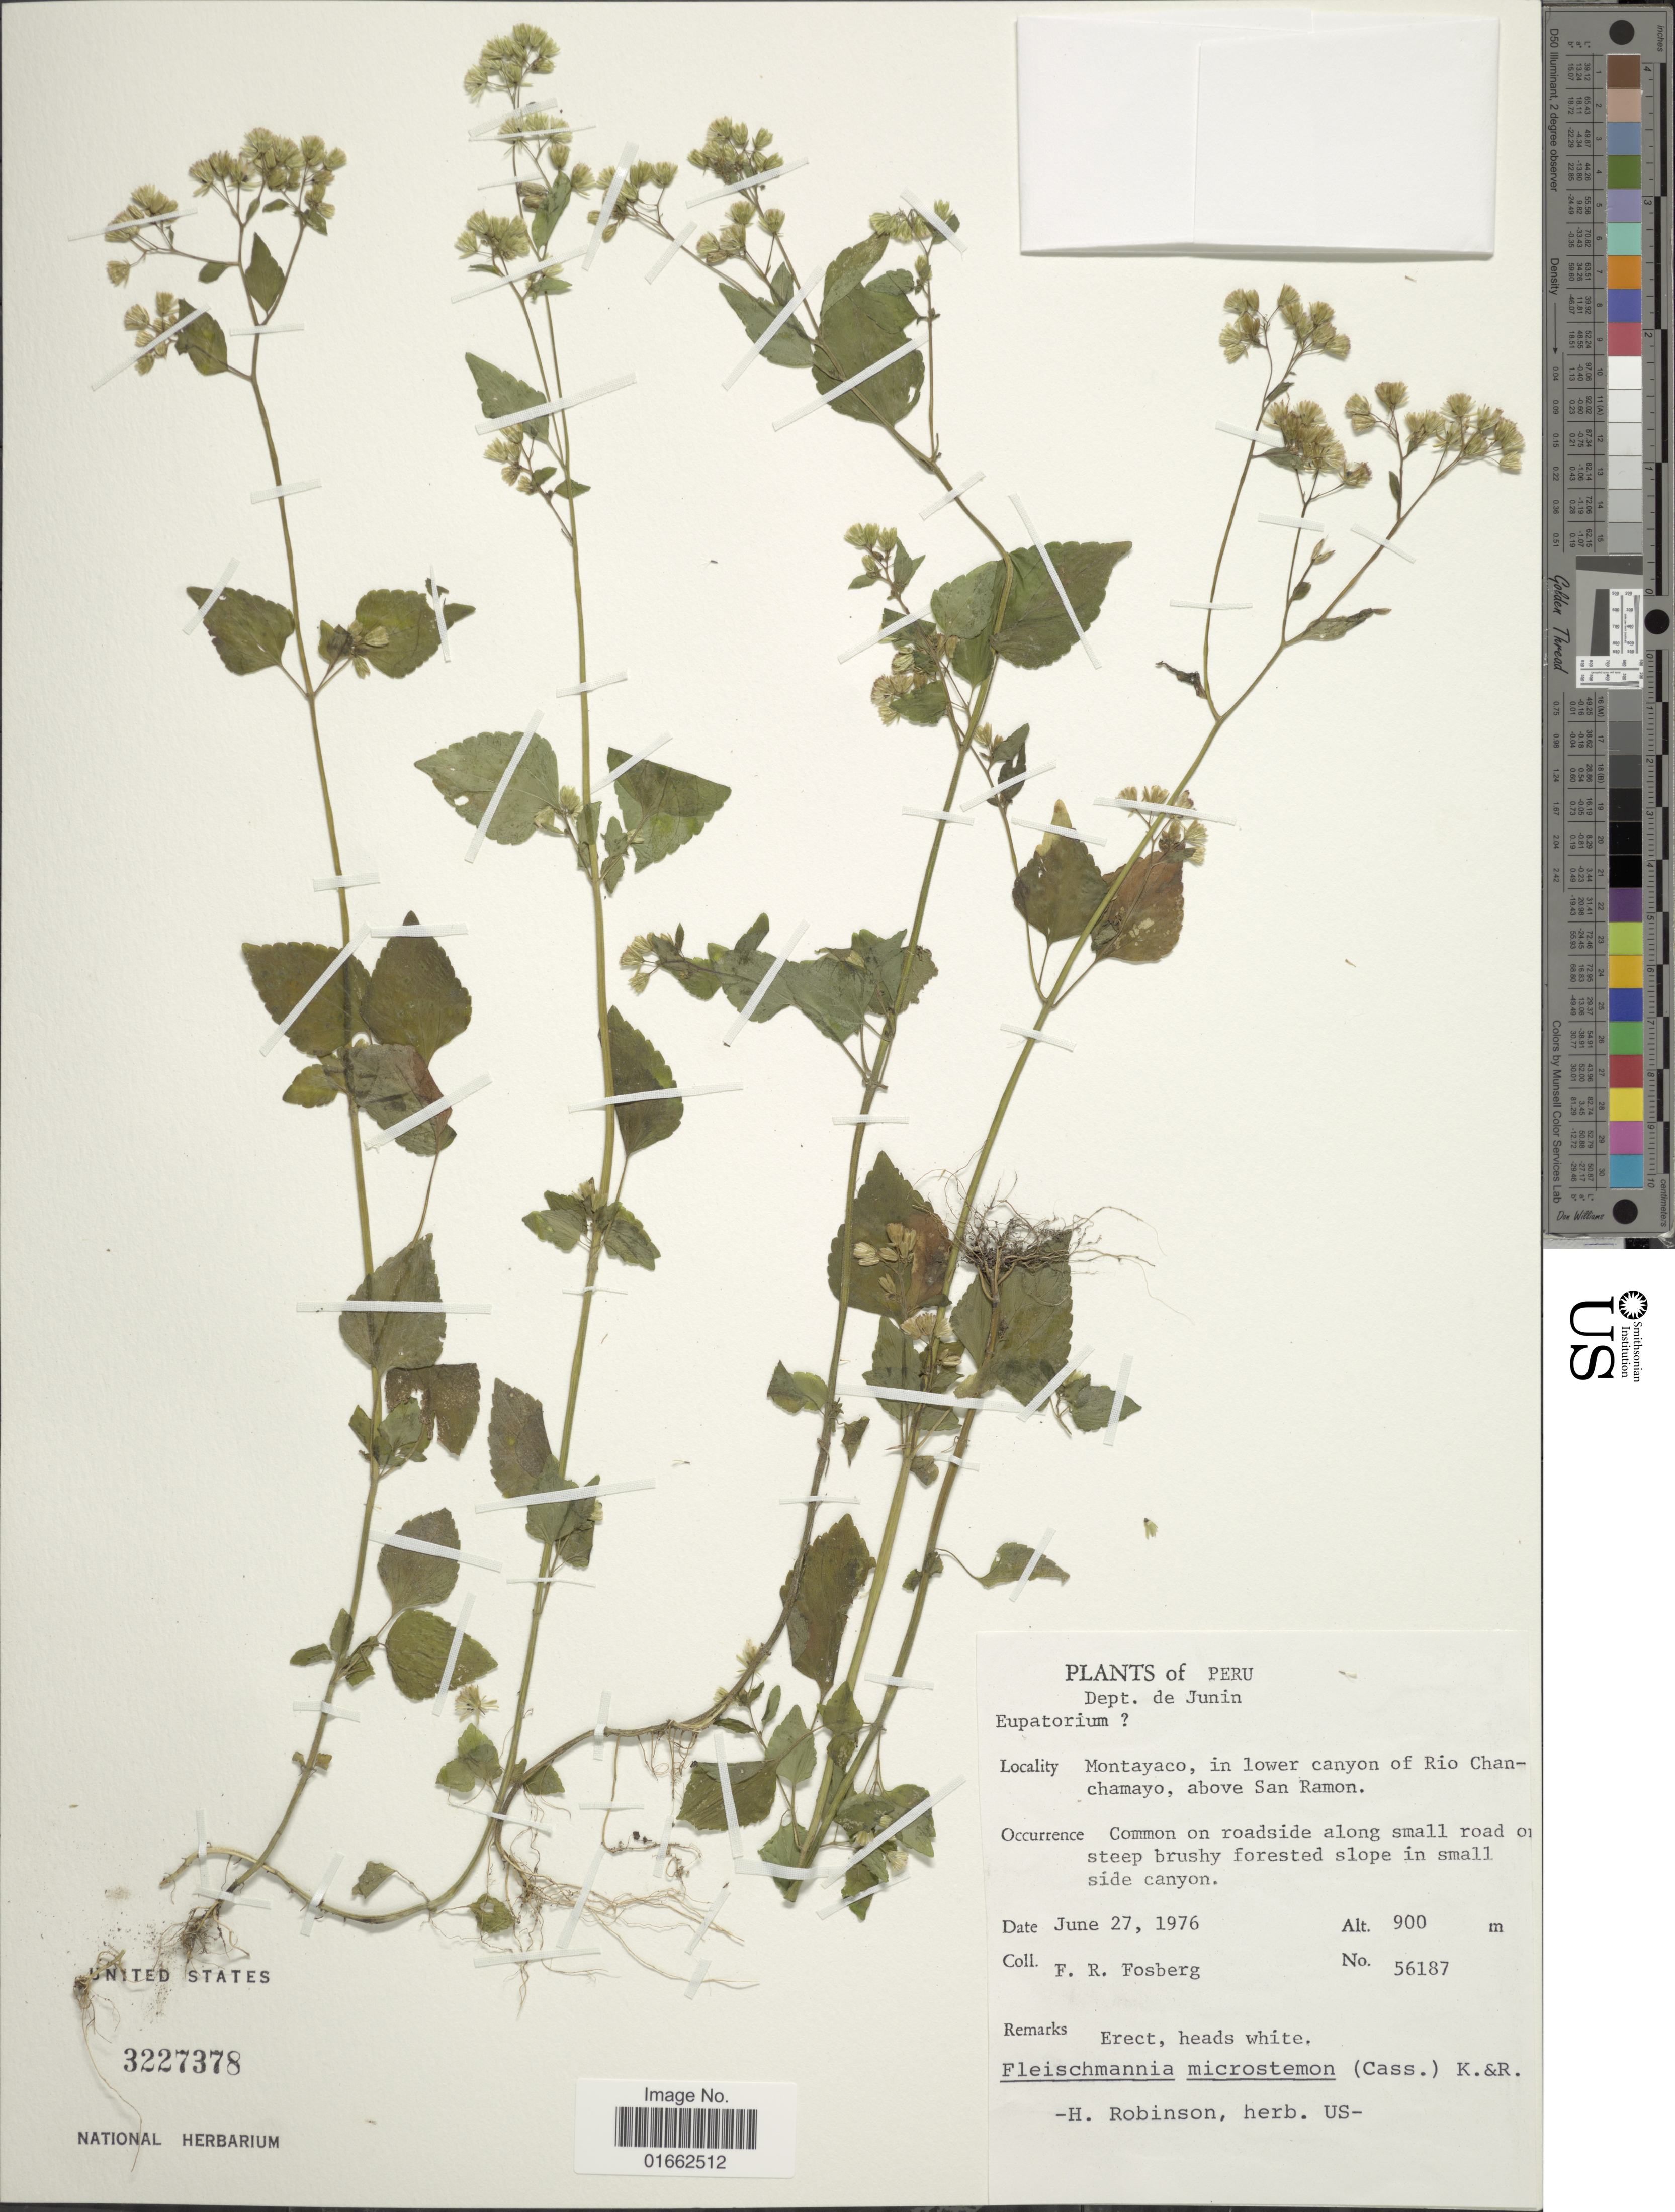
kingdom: Plantae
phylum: Tracheophyta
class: Magnoliopsida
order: Asterales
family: Asteraceae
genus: Fleischmannia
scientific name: Fleischmannia microstemon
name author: (Cass.) R.M. King & H. Rob.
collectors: F. R. Fosberg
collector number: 56187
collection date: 1976-06-27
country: Peru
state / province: Junín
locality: Dept. de Junin. Montayaco, in lower canyon of Rio Chanchamayo, above San Ramon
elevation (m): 900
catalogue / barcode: US 3227378